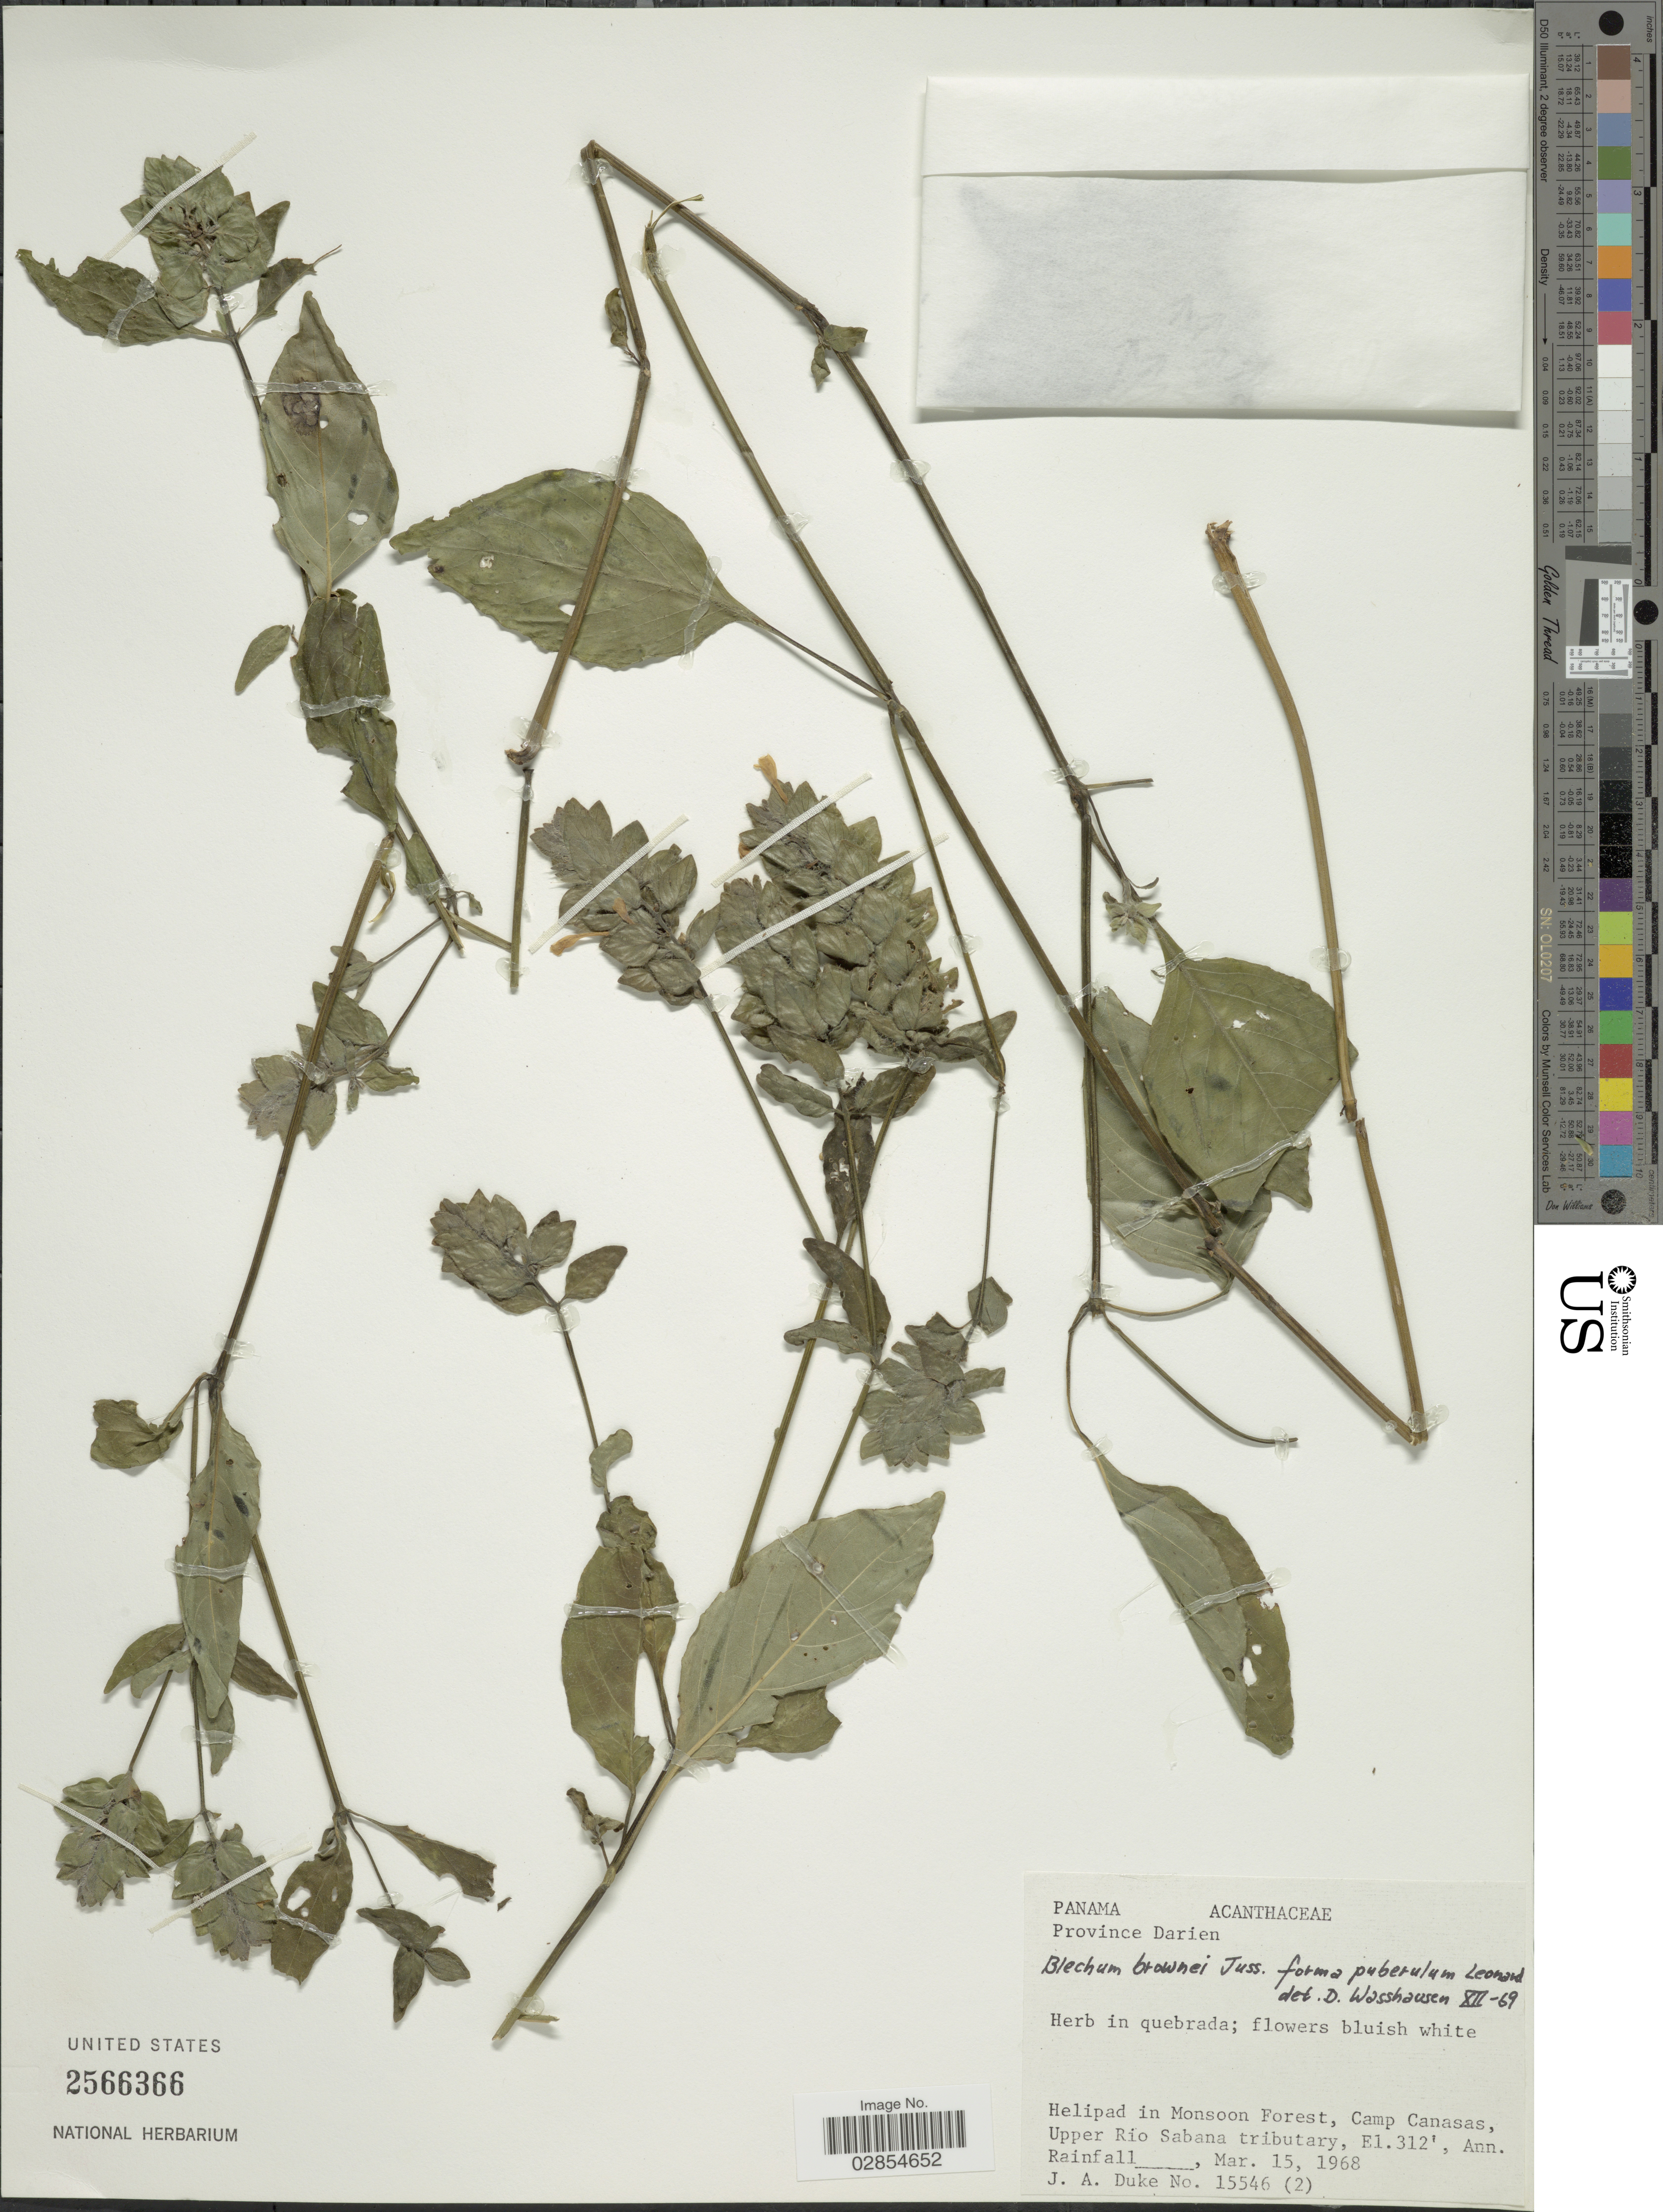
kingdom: Plantae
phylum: Tracheophyta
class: Magnoliopsida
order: Lamiales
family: Acanthaceae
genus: Blechum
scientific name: Blechum pyramidatum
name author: (Lam.) Urb.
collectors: J. A. Duke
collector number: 15546(2)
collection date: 1968-03-15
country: Panama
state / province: Darién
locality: Province Darien. Helipad in Monsoon Forest, Camp Canasas, Upper Rio Sabana tributary.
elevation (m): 95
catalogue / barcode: US 2566366